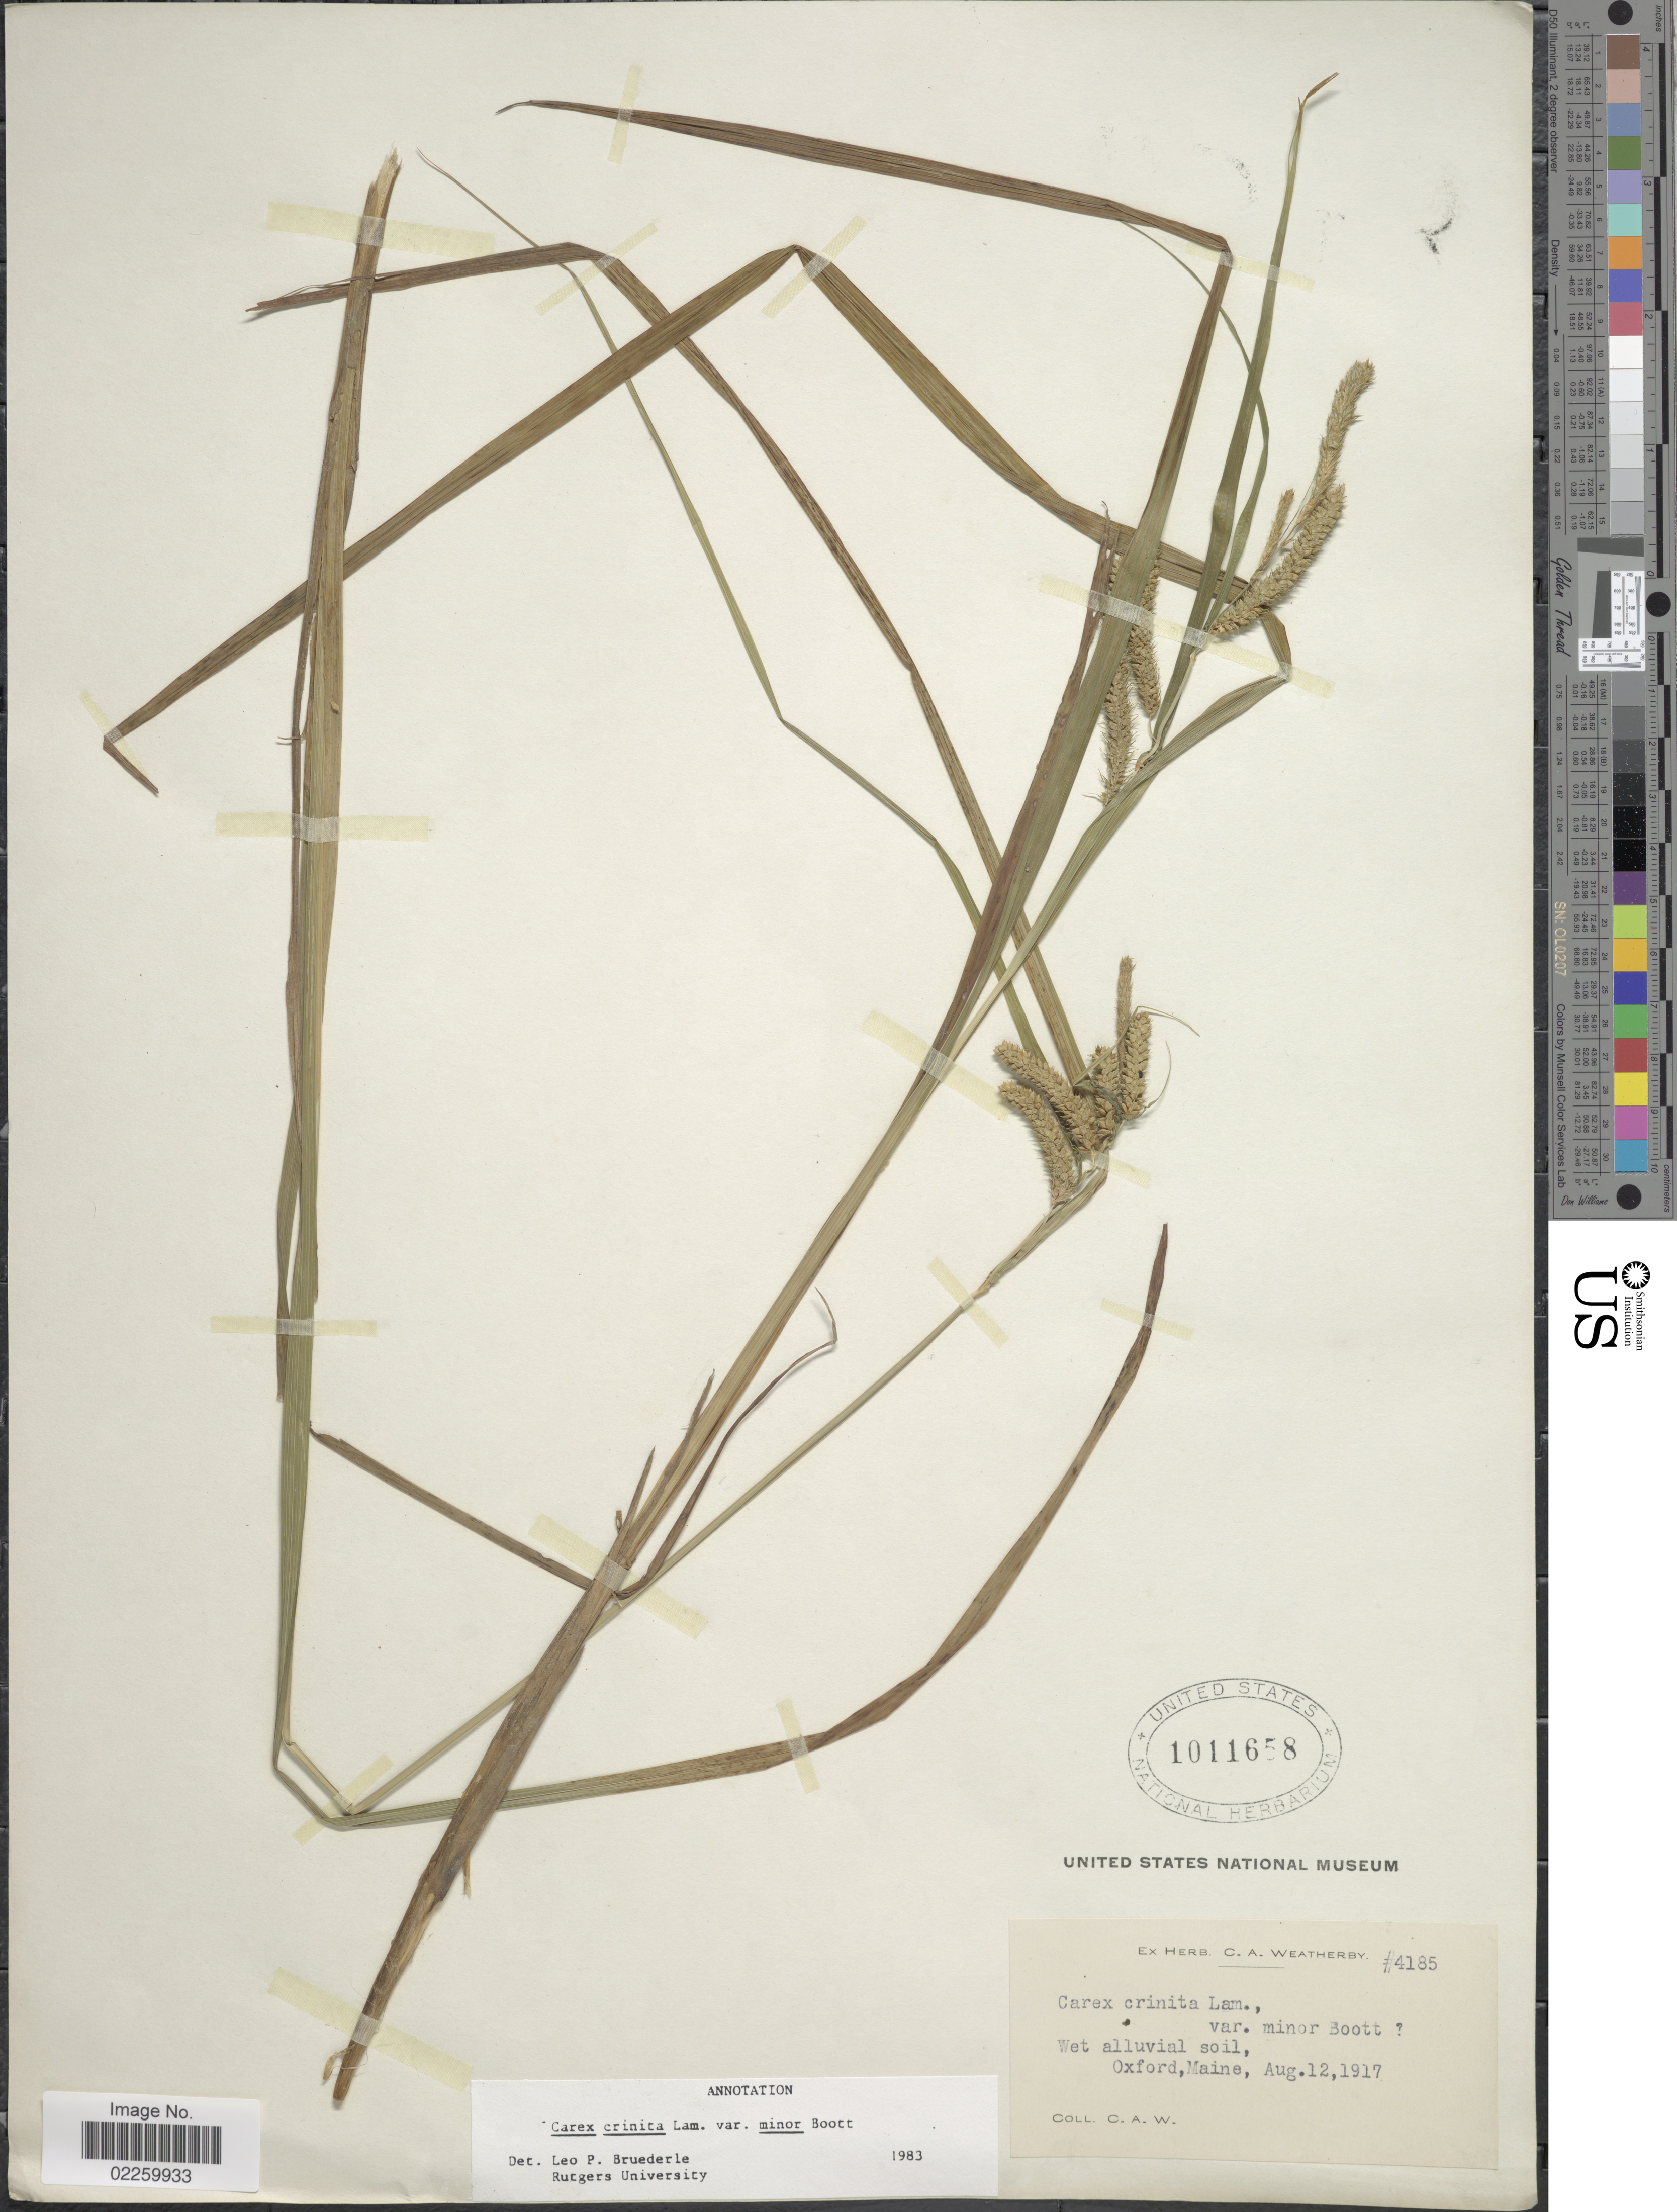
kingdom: Plantae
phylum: Tracheophyta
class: Liliopsida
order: Poales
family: Cyperaceae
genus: Carex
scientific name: Carex crinita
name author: Lam.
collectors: C. A. Weatherby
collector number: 4185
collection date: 1917-08-12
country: United States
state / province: Maine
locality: Oxford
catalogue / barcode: US 1011658